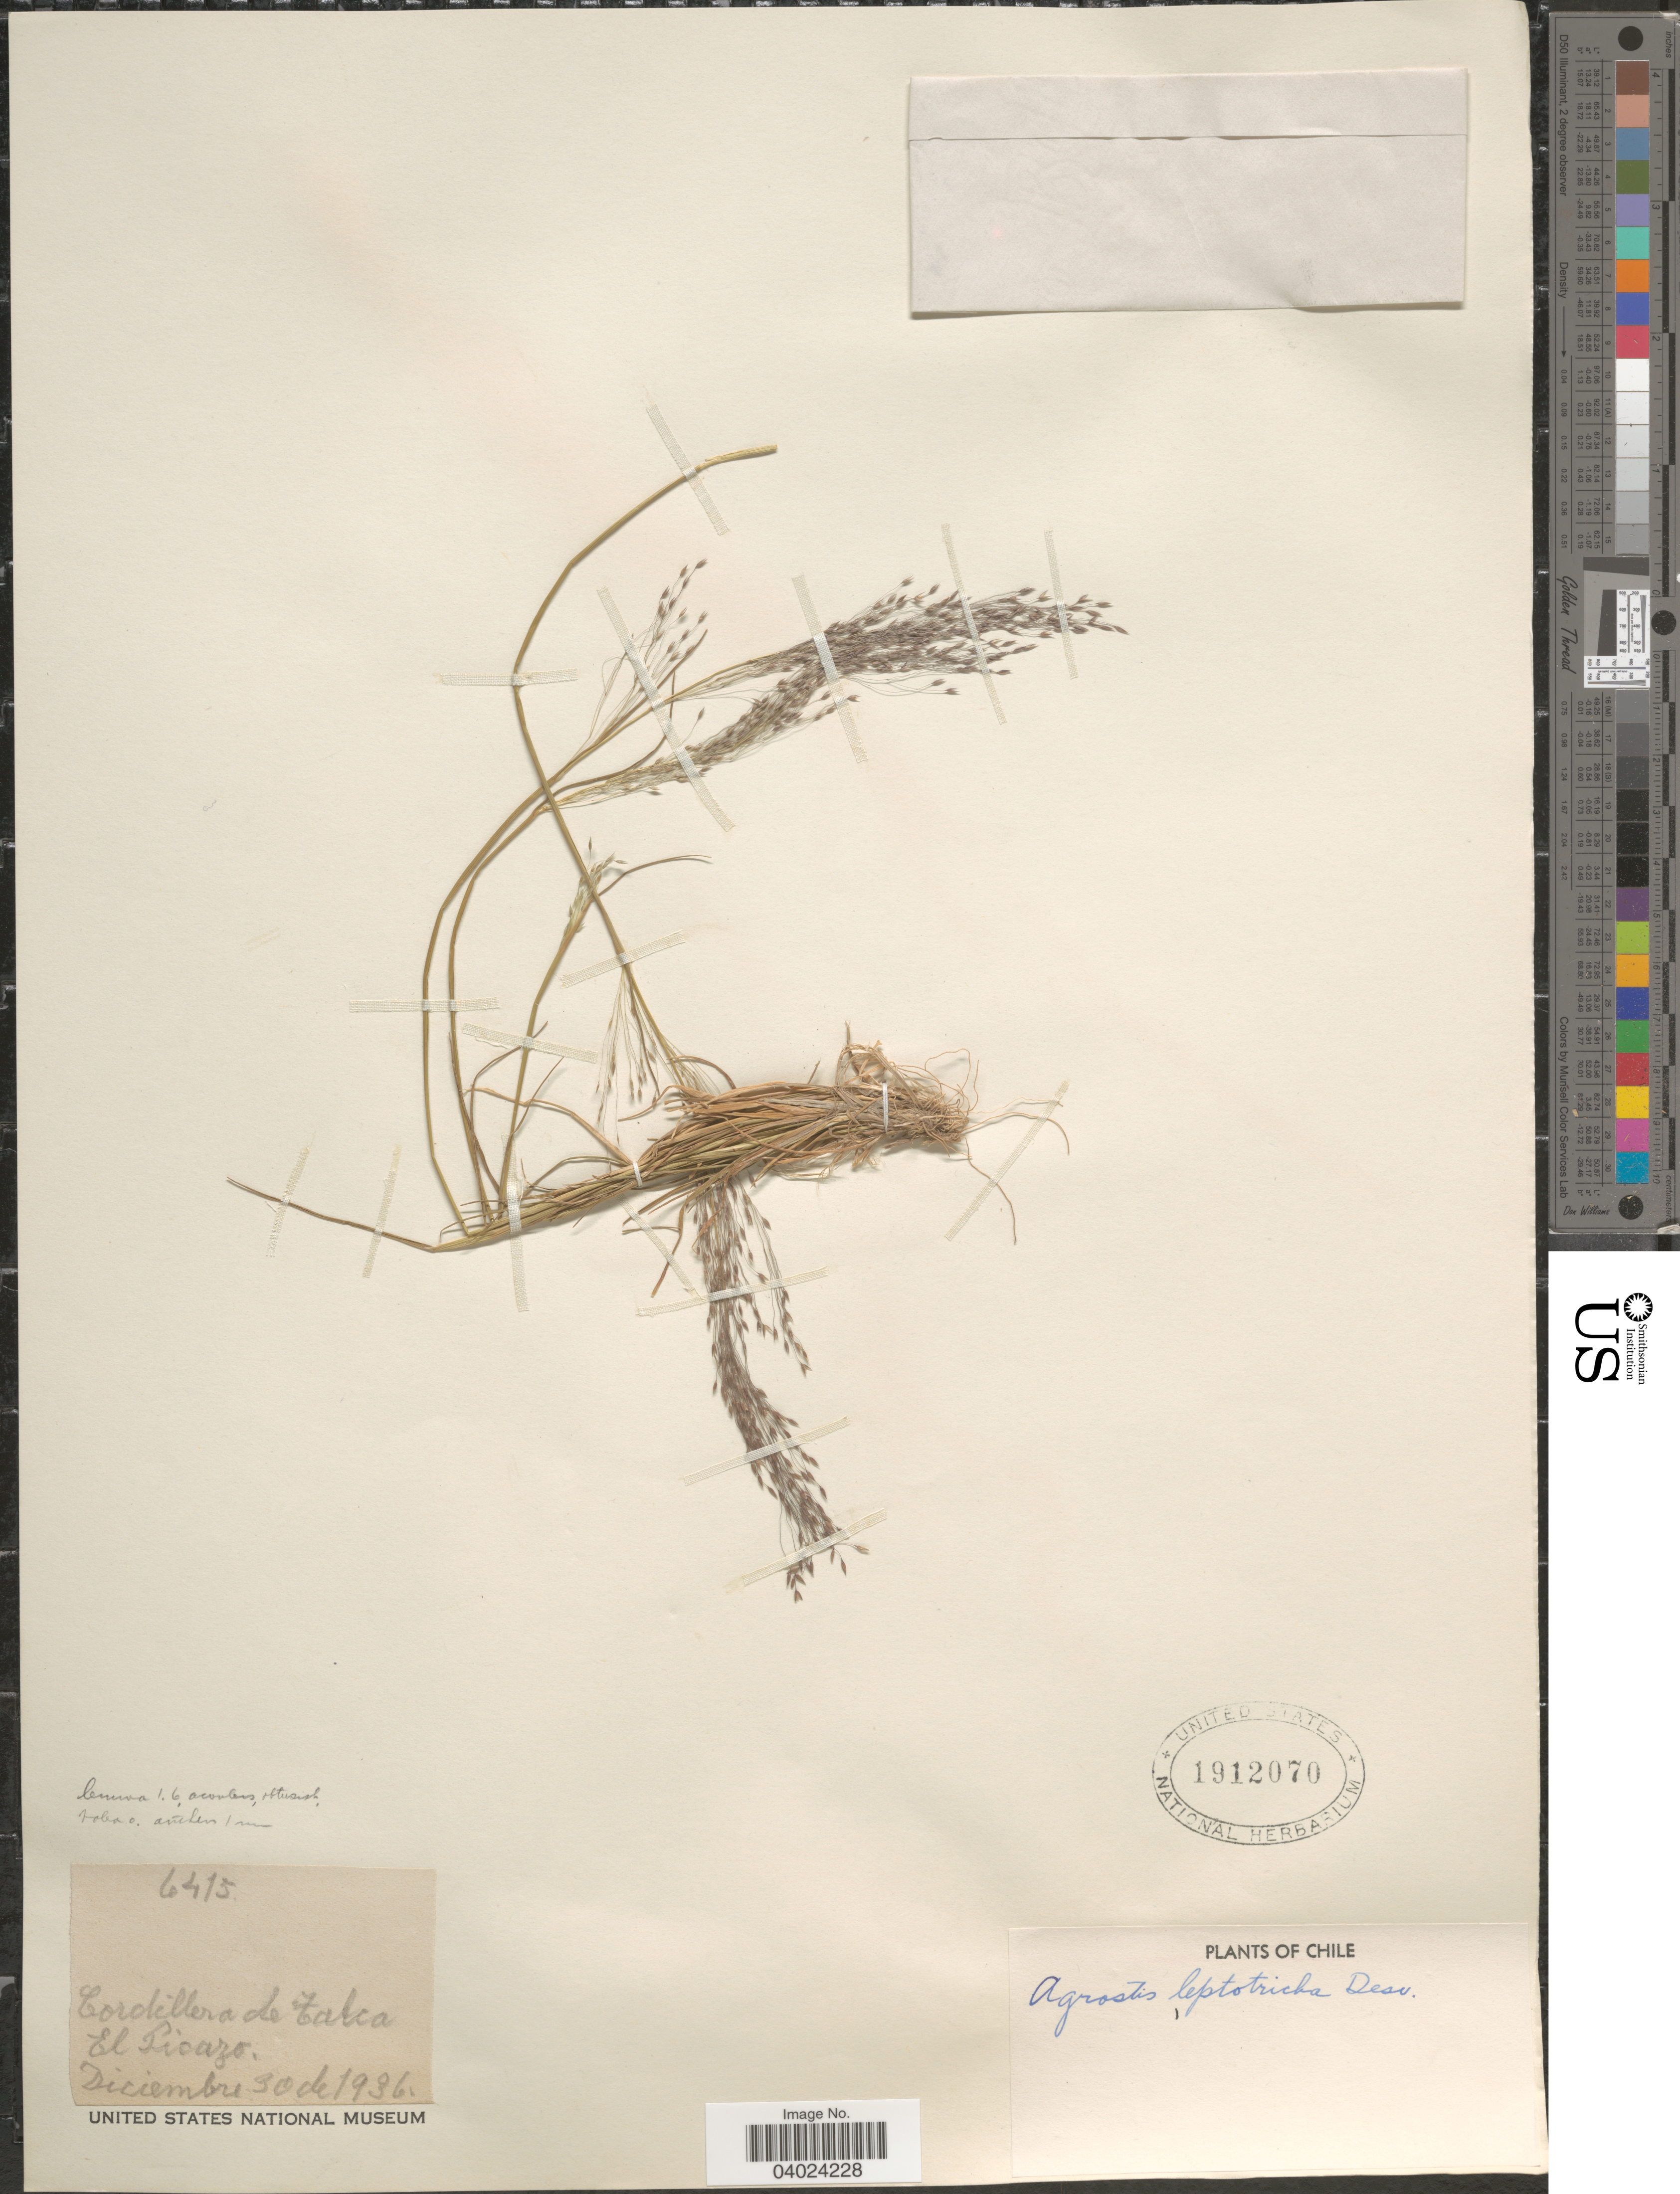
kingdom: Plantae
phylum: Tracheophyta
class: Liliopsida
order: Poales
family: Poaceae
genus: Agrostis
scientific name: Agrostis leptotricha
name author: É. Desv.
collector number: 6415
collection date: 1936-12-30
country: Chile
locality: Cordillera de Falca. El Picazo.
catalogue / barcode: US 1912070